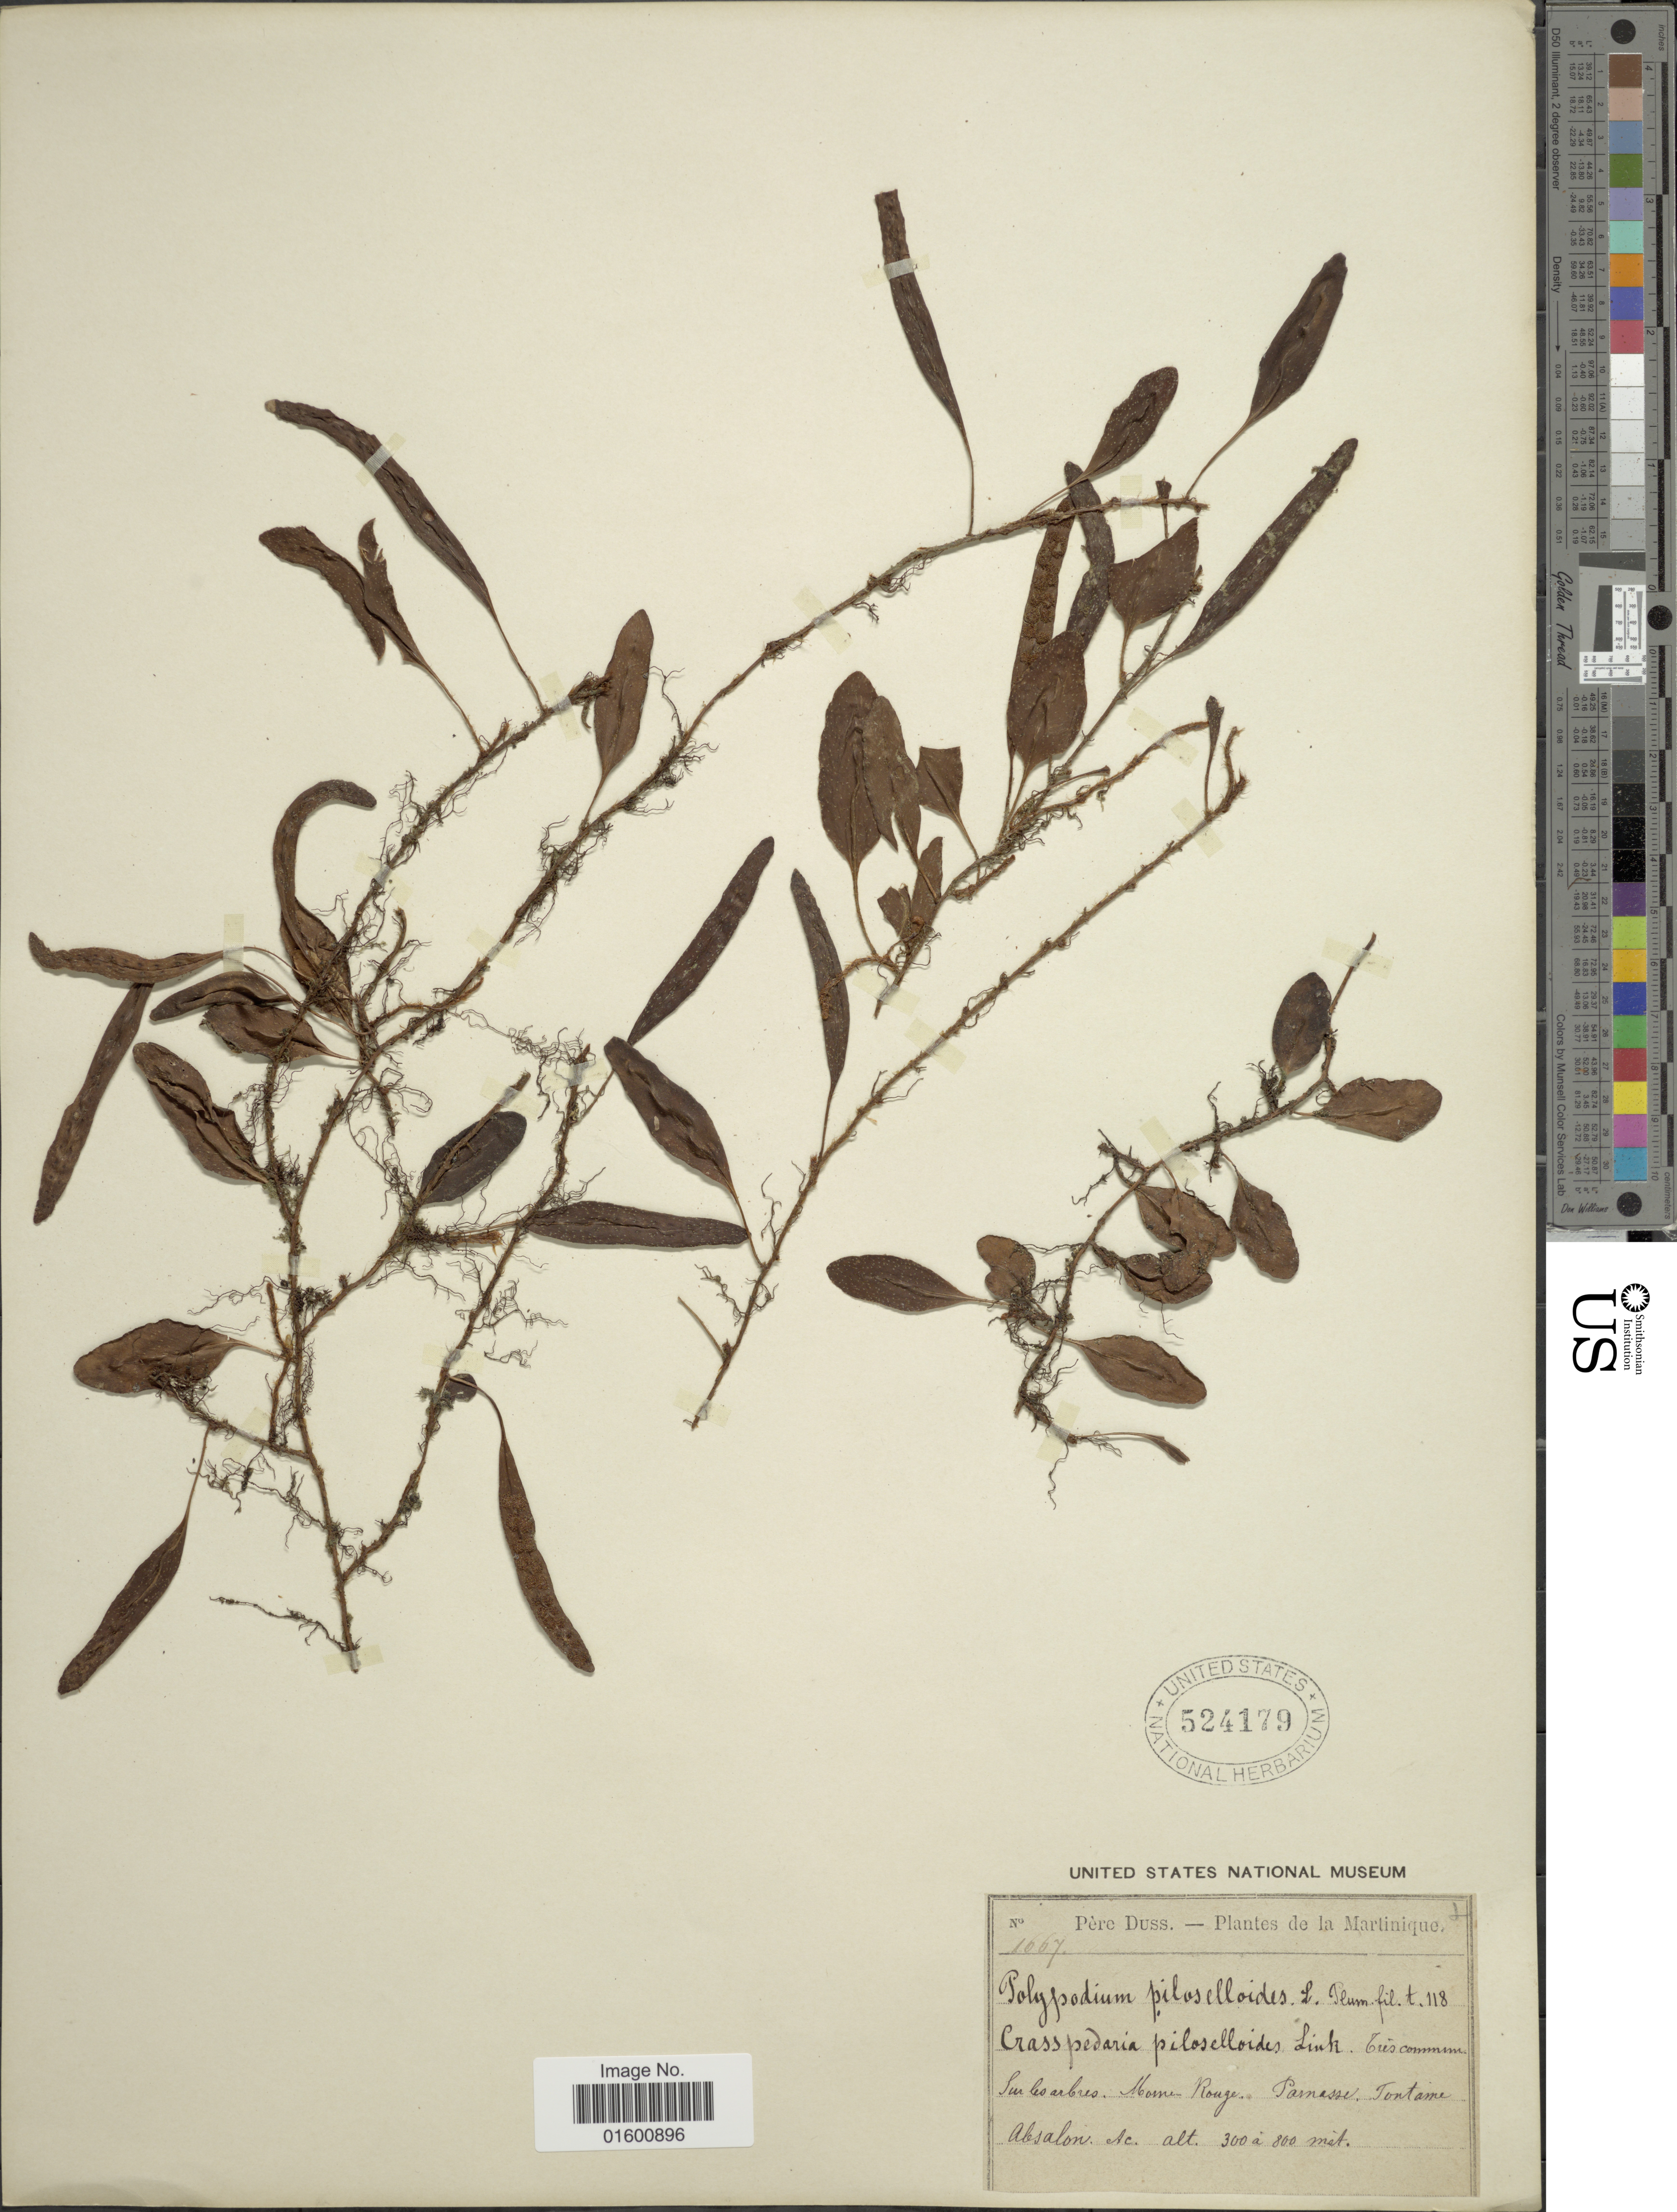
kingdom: Plantae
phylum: Tracheophyta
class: Polypodiopsida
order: Polypodiales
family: Polypodiaceae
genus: Microgramma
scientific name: Microgramma piloselloides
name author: (L.) Copel.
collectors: Père Duss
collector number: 1667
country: Martinique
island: Martinique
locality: Morne-Rouge. Parnasse. Fontaine Absalon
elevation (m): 300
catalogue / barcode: US 524179